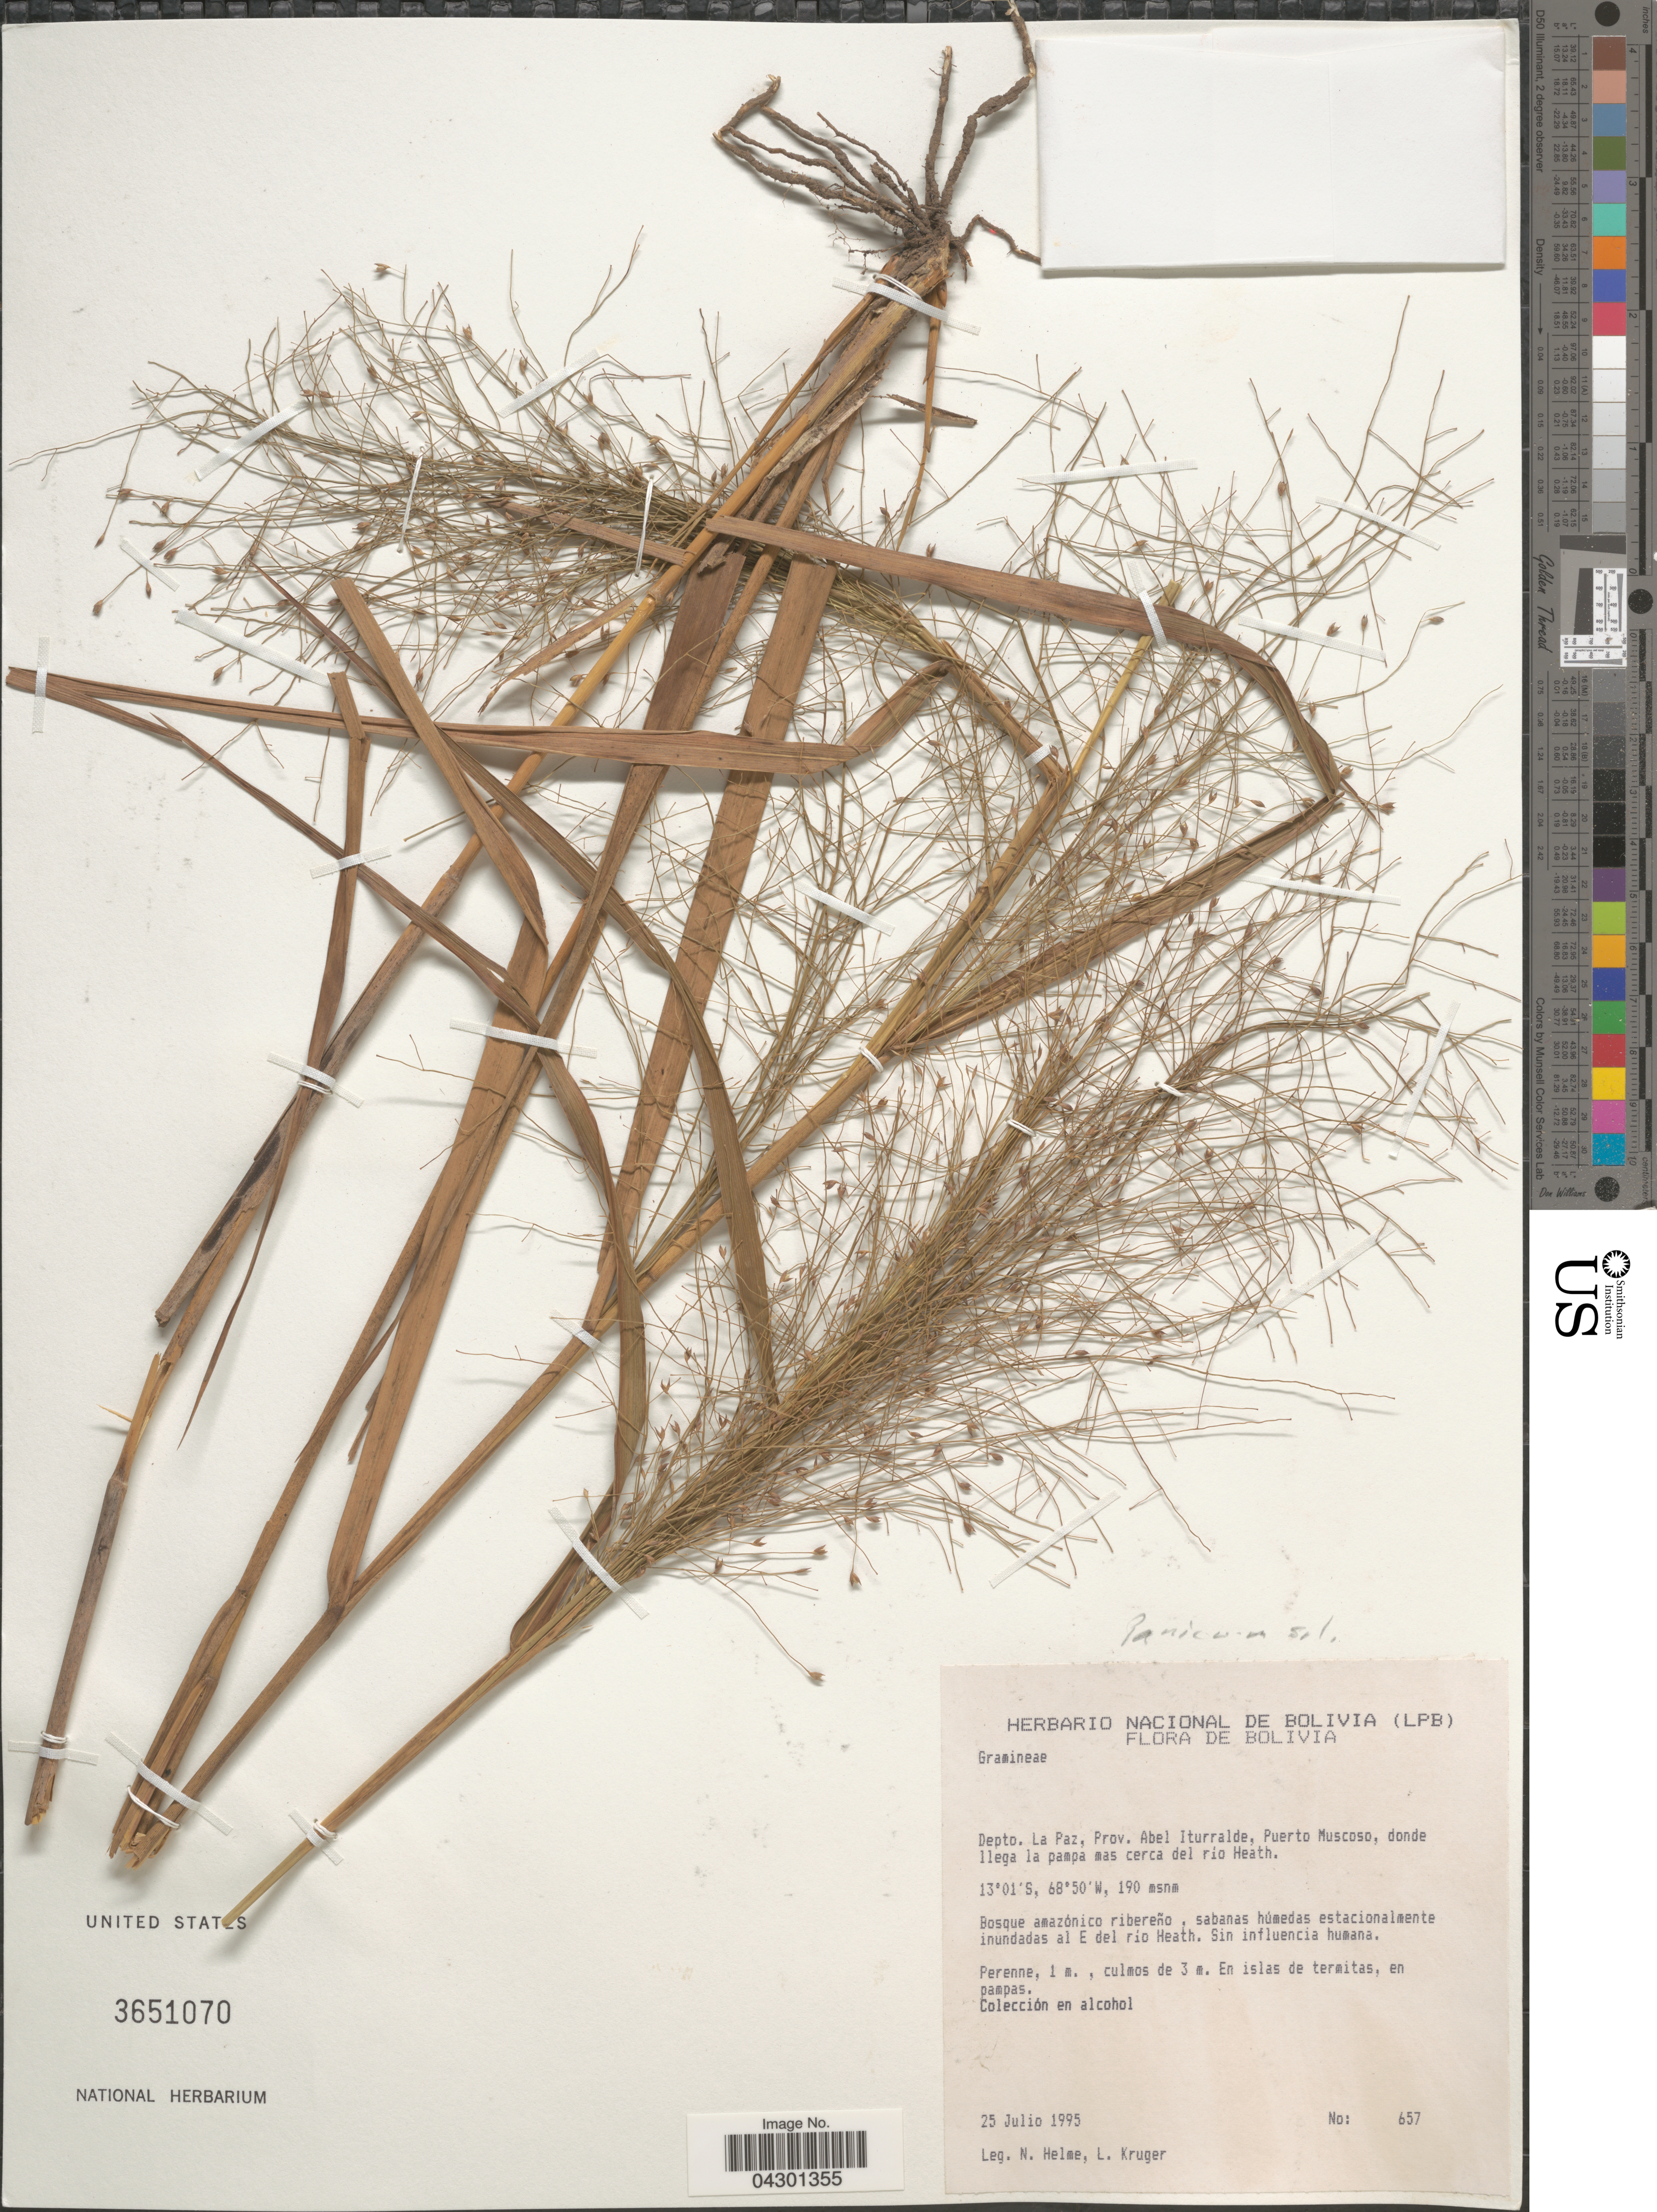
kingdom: Plantae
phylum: Tracheophyta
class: Liliopsida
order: Poales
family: Poaceae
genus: Panicum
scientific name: Panicum sp.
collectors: N. Helme & L. Kruger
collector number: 657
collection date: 1995-07-25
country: Bolivia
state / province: La Paz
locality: Depto. La Paz, Prov. Abel Iturralde, Puerto Muscoso, donde llega la pampa mas cerca del río Heath.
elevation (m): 190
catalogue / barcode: US 3651070